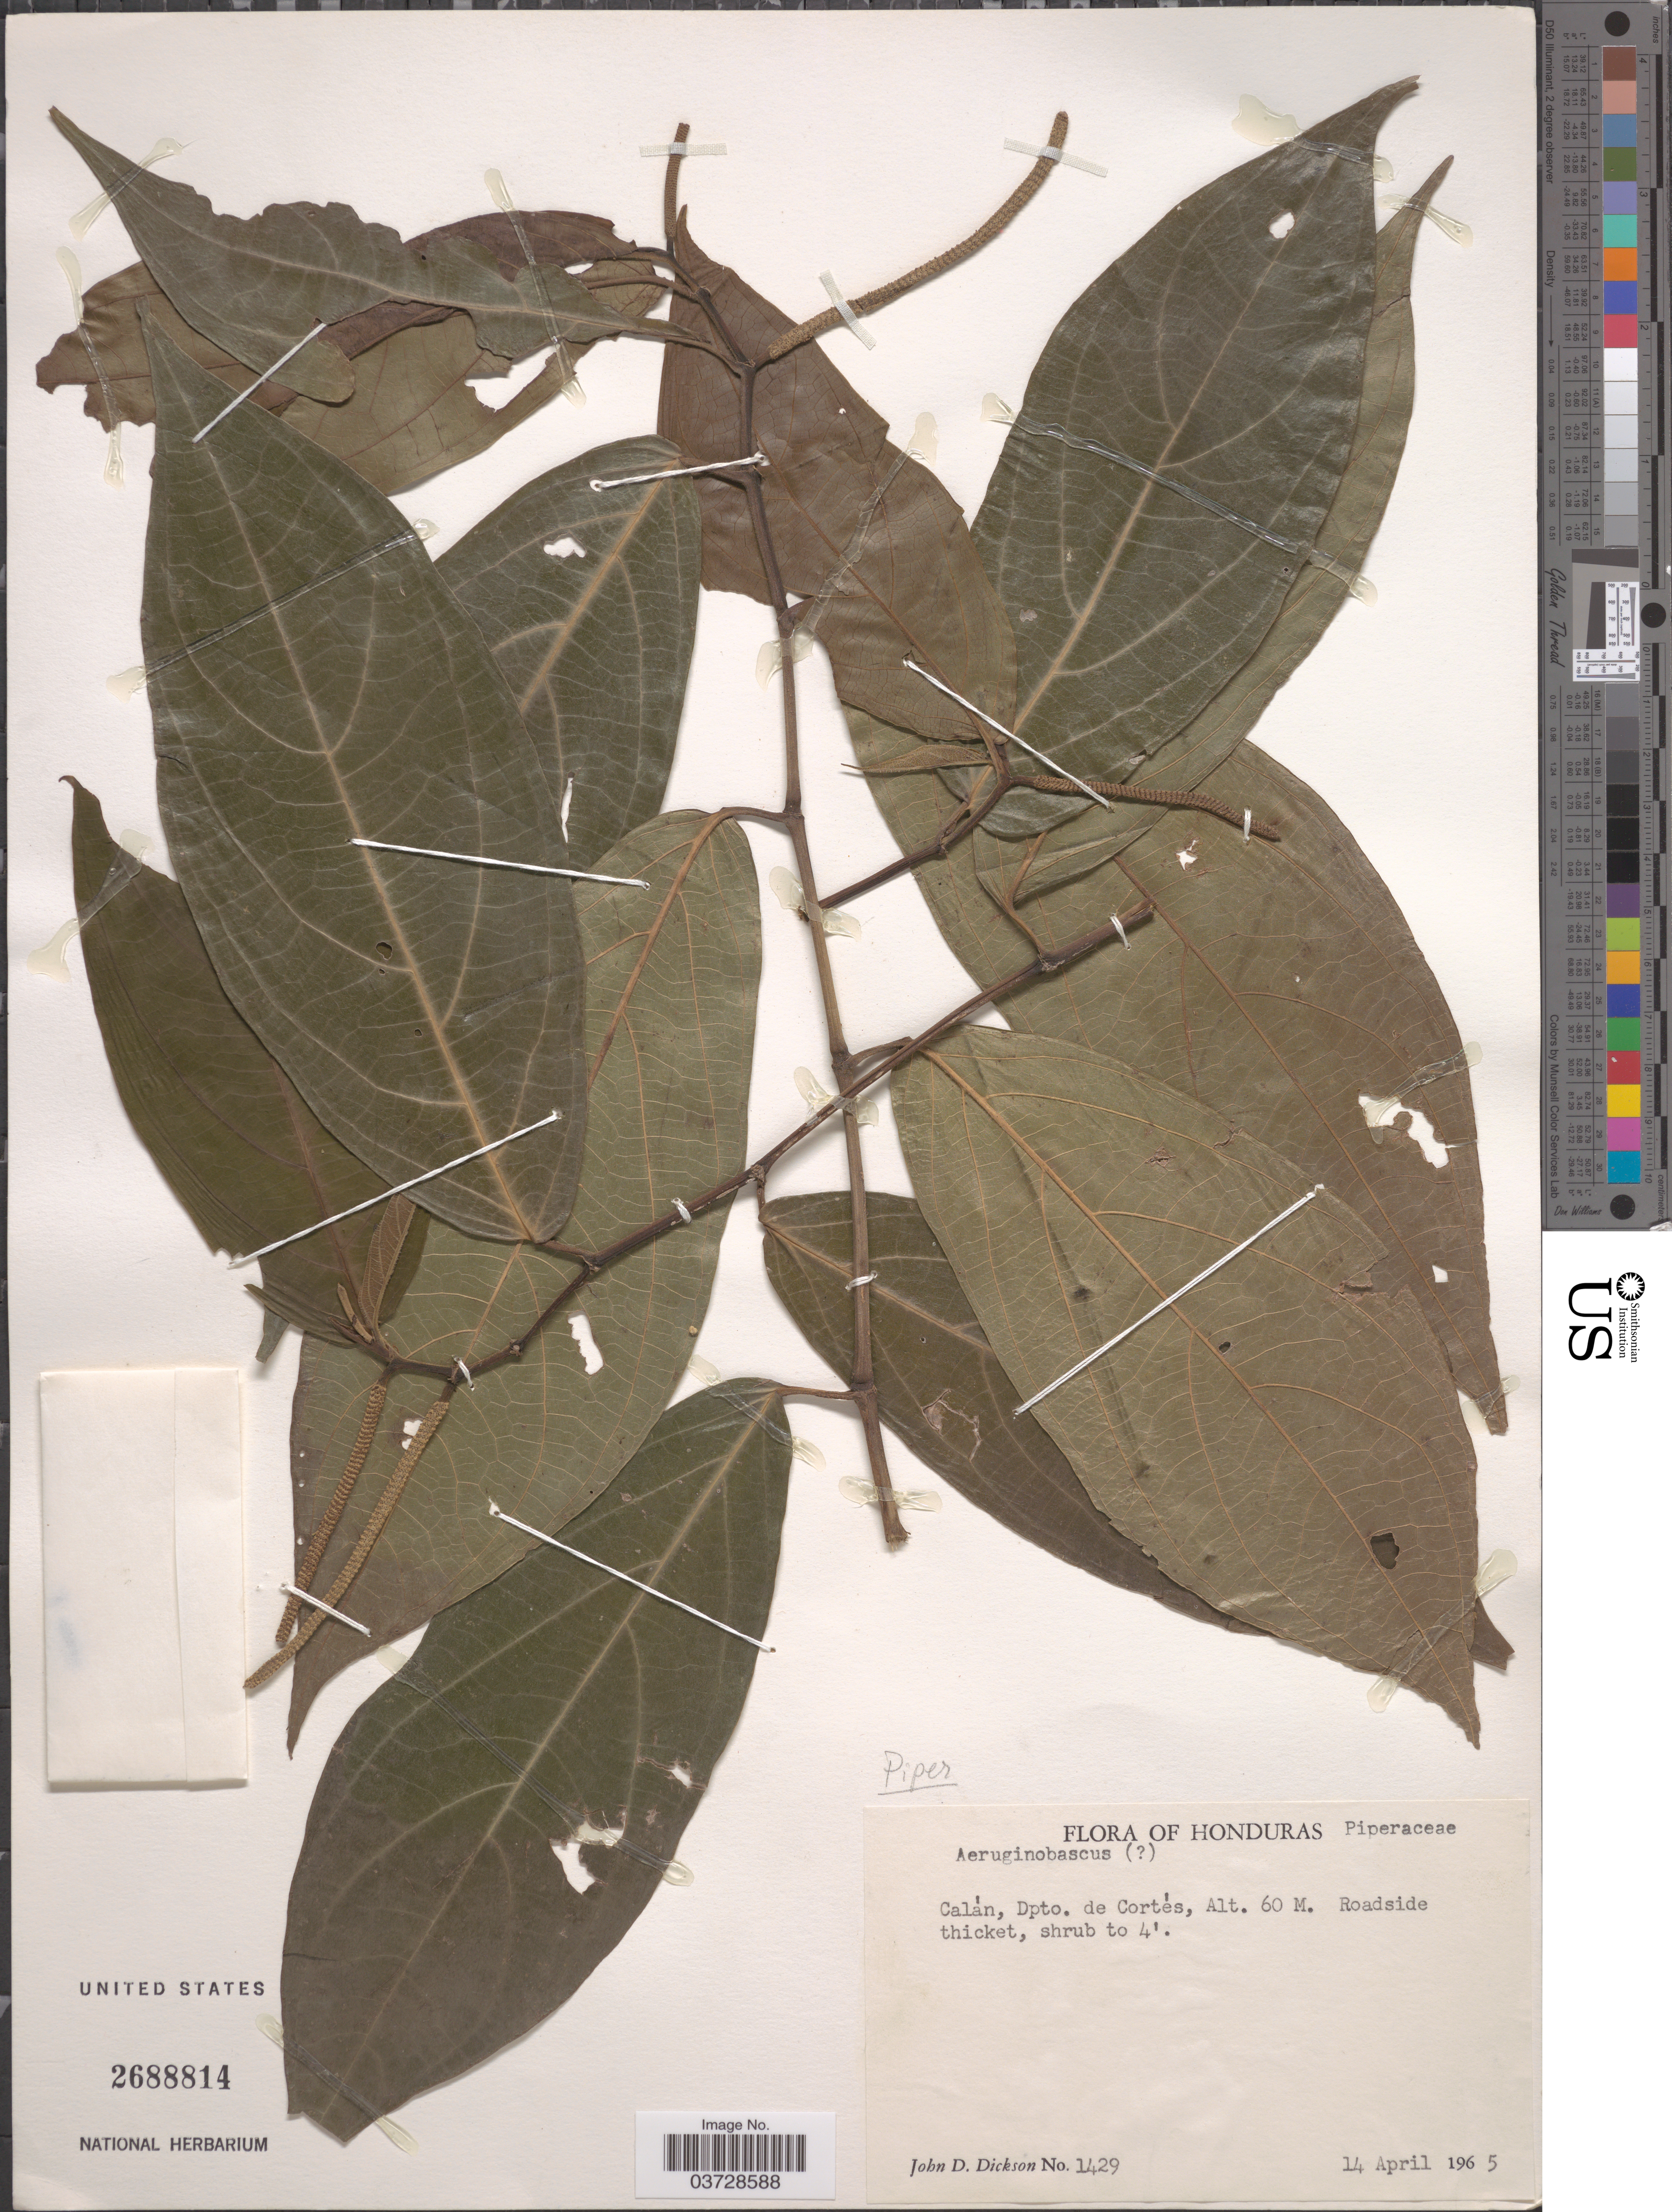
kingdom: Plantae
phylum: Tracheophyta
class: Magnoliopsida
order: Piperales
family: Piperaceae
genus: Piper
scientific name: Piper sp.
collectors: J. Dickson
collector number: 1429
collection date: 1965-04-14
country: Honduras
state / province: Cortes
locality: Calán, Dpto. de Cortés.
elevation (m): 60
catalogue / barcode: US 2688814